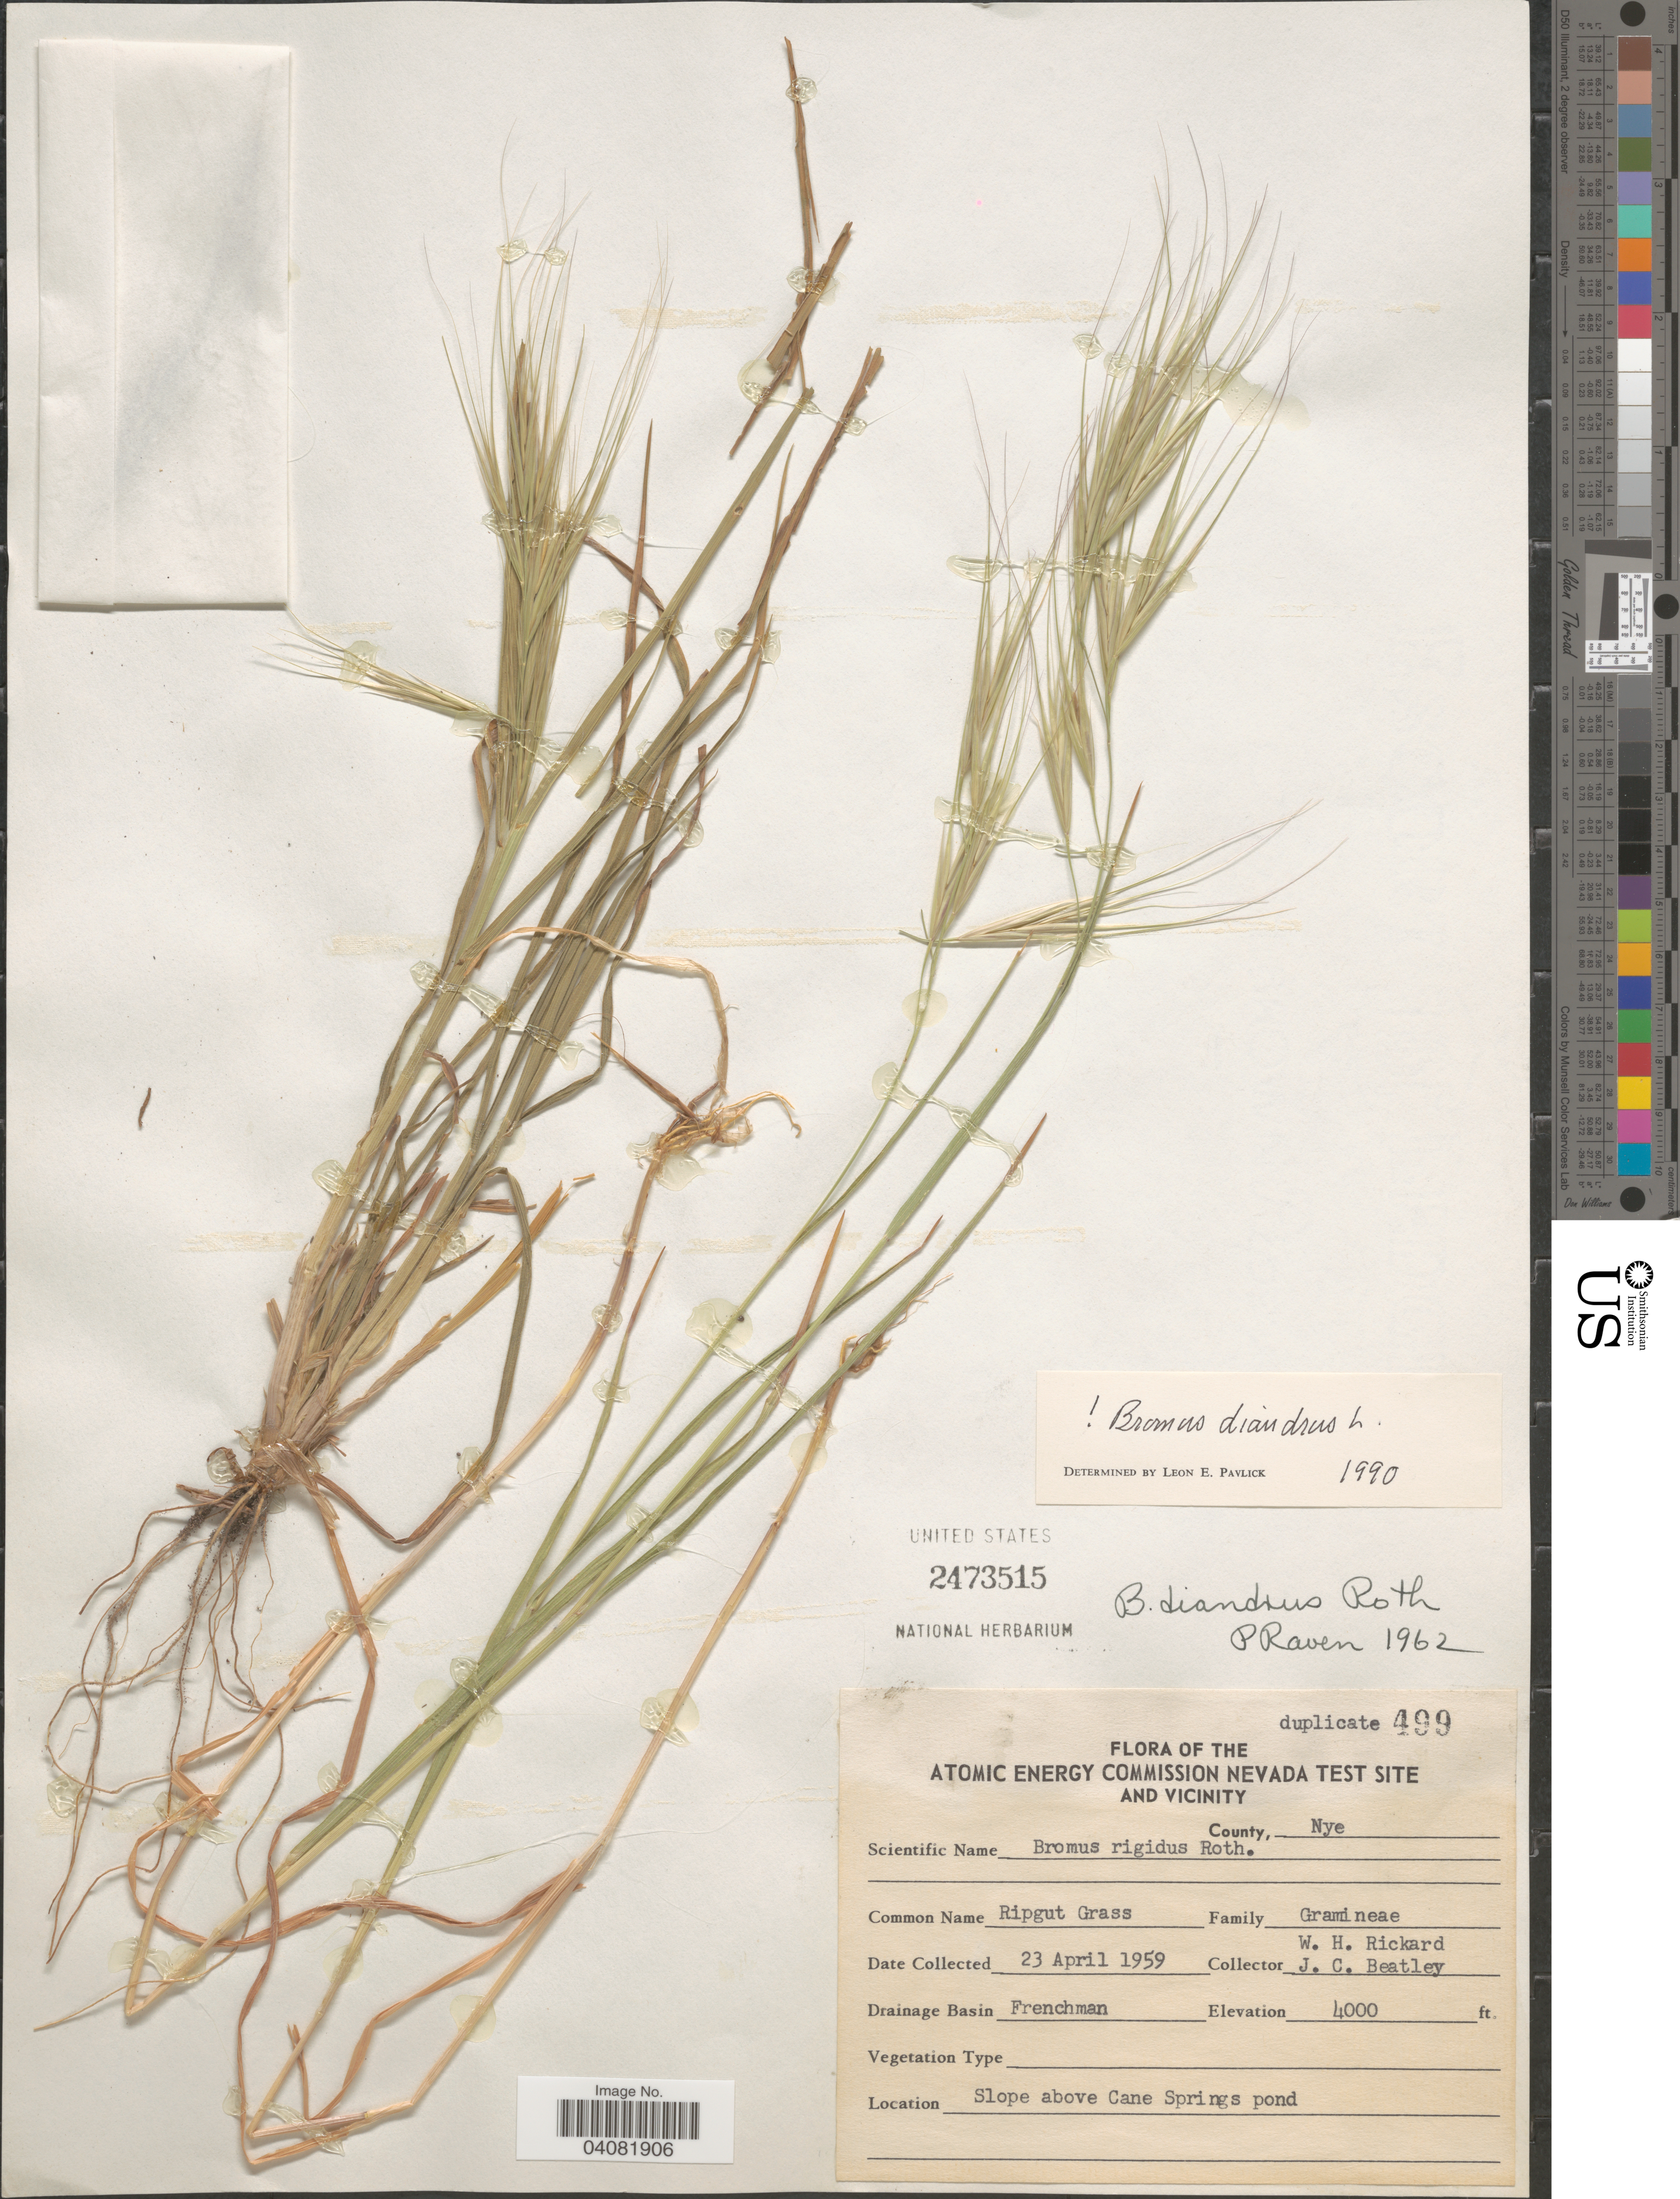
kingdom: Plantae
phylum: Tracheophyta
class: Liliopsida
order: Poales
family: Poaceae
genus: Bromus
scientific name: Bromus diandrus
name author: Roth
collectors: W. Rickard & J. C. Beatley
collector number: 499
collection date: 1959-04-23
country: United States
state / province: Nevada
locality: The Atomic Energy Commission Nevada Test Site and Vicinity. County Nye. Drainage Basin Frenchman. Slope above Cane Springs pond.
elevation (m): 1219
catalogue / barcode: US 2473515